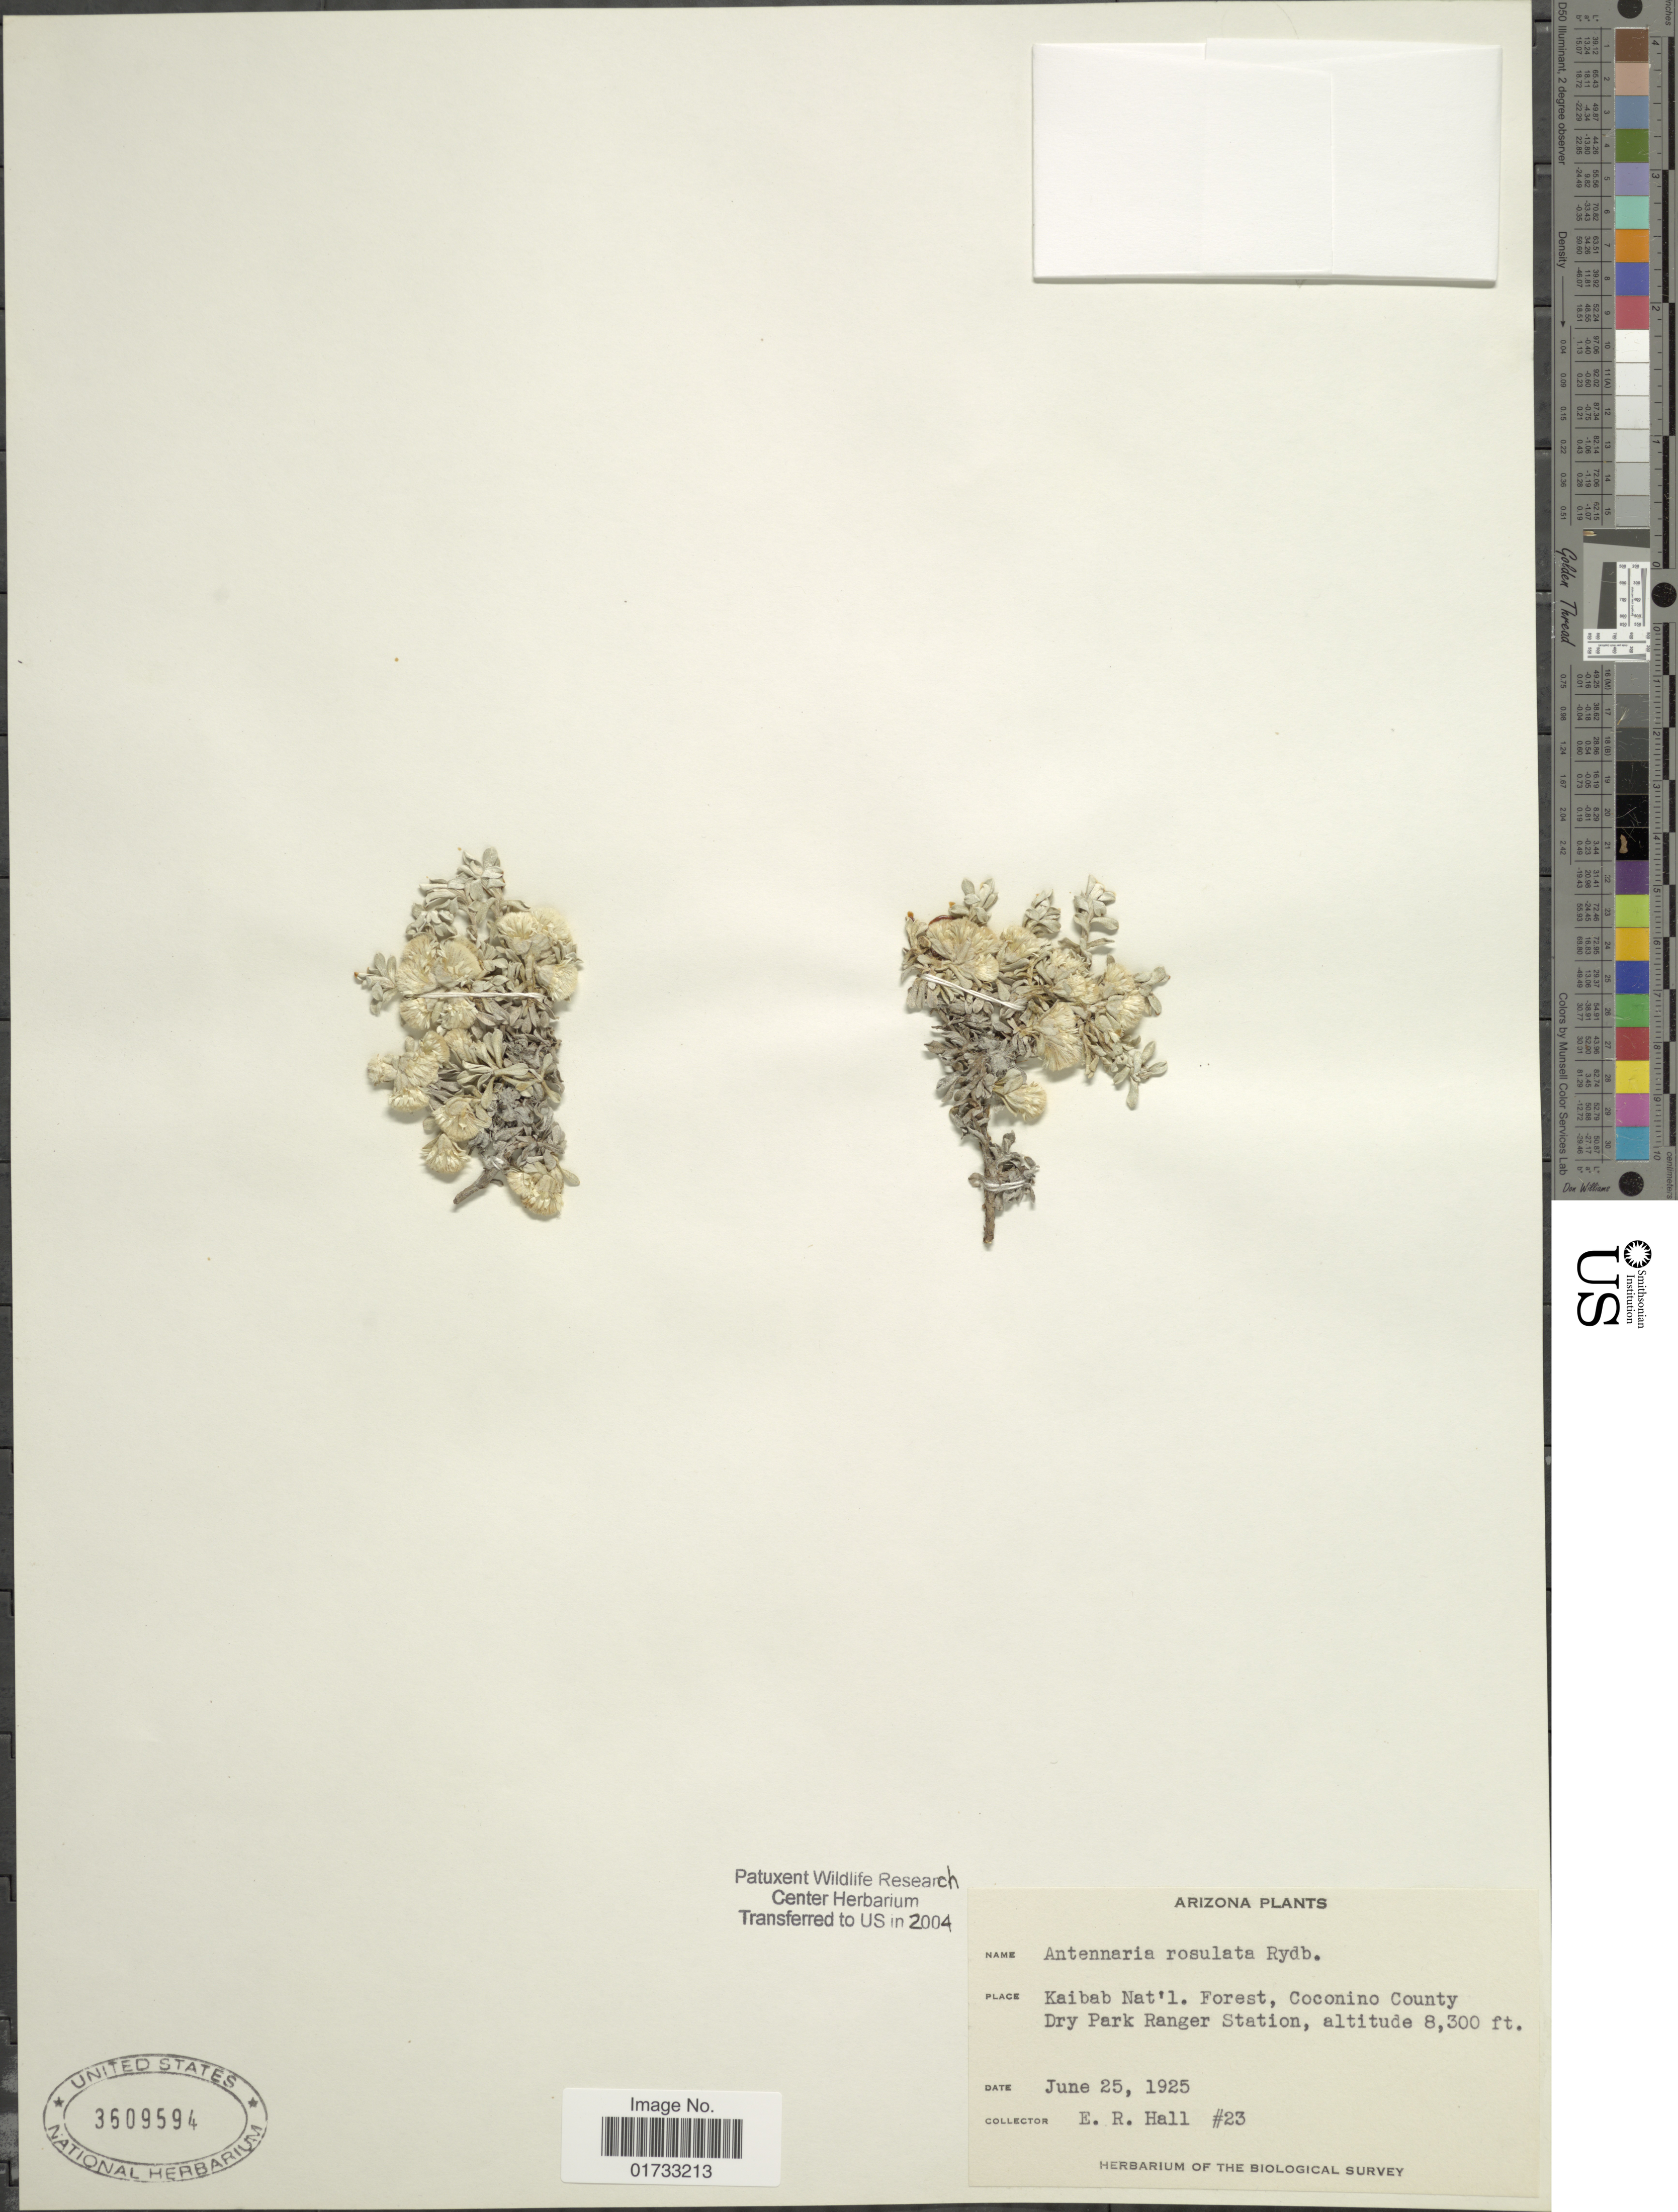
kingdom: Plantae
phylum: Tracheophyta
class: Magnoliopsida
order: Asterales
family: Asteraceae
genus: Antennaria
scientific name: Antennaria rosulata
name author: Rydb.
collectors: E. Hall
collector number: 23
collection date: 1925-06-25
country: United States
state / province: Arizona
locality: Kaibab Nat'l. Forest, Coconino County, Dry Park, Ranger Station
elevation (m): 2530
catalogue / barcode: US 3609594